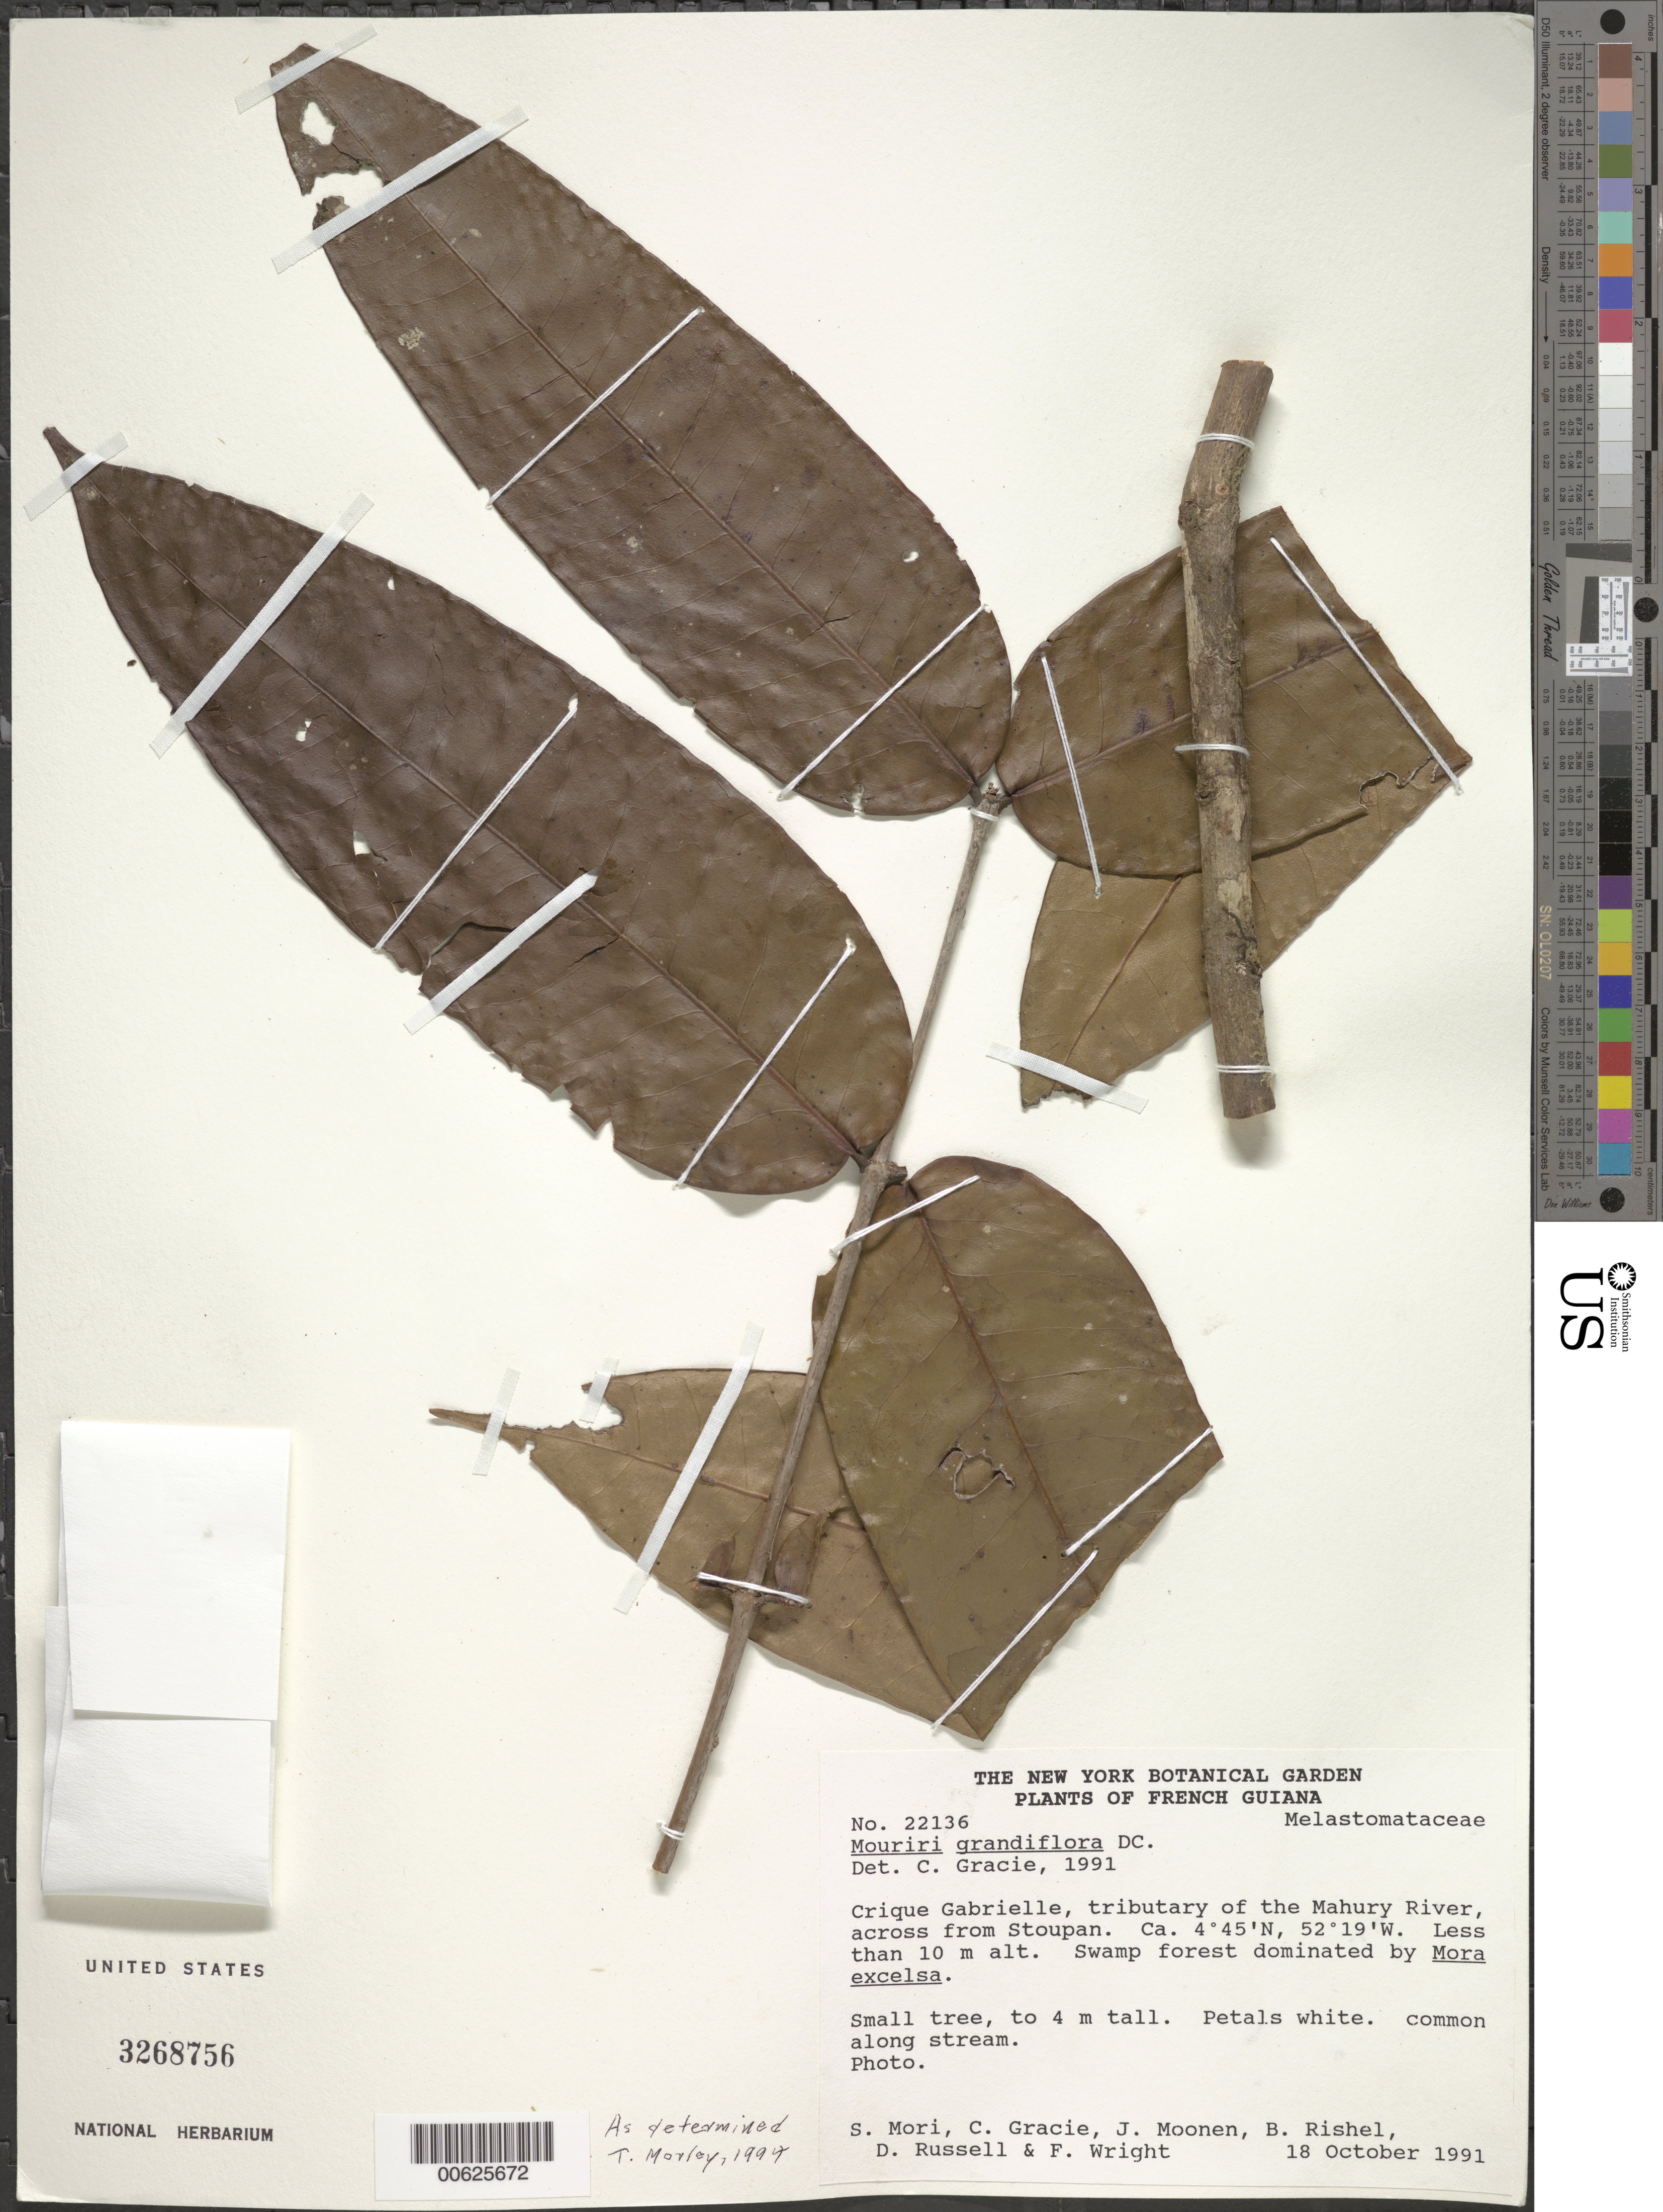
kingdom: Plantae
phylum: Tracheophyta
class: Magnoliopsida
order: Myrtales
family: Melastomataceae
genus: Mouriri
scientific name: Mouriri grandiflora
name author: DC.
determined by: Morley, T.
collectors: S. Mori, C. A. Gracie, J. Lazzaroni, B. Rishel, D. Russell & F. Wright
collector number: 22136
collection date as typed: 18-Oct-91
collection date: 1991-10-18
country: French Guiana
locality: Crique Gabrielle, tributary of the Mahury River, across from Stoupan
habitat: Swamp forest dominated by Mora excelsa; along stream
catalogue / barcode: US 3268756